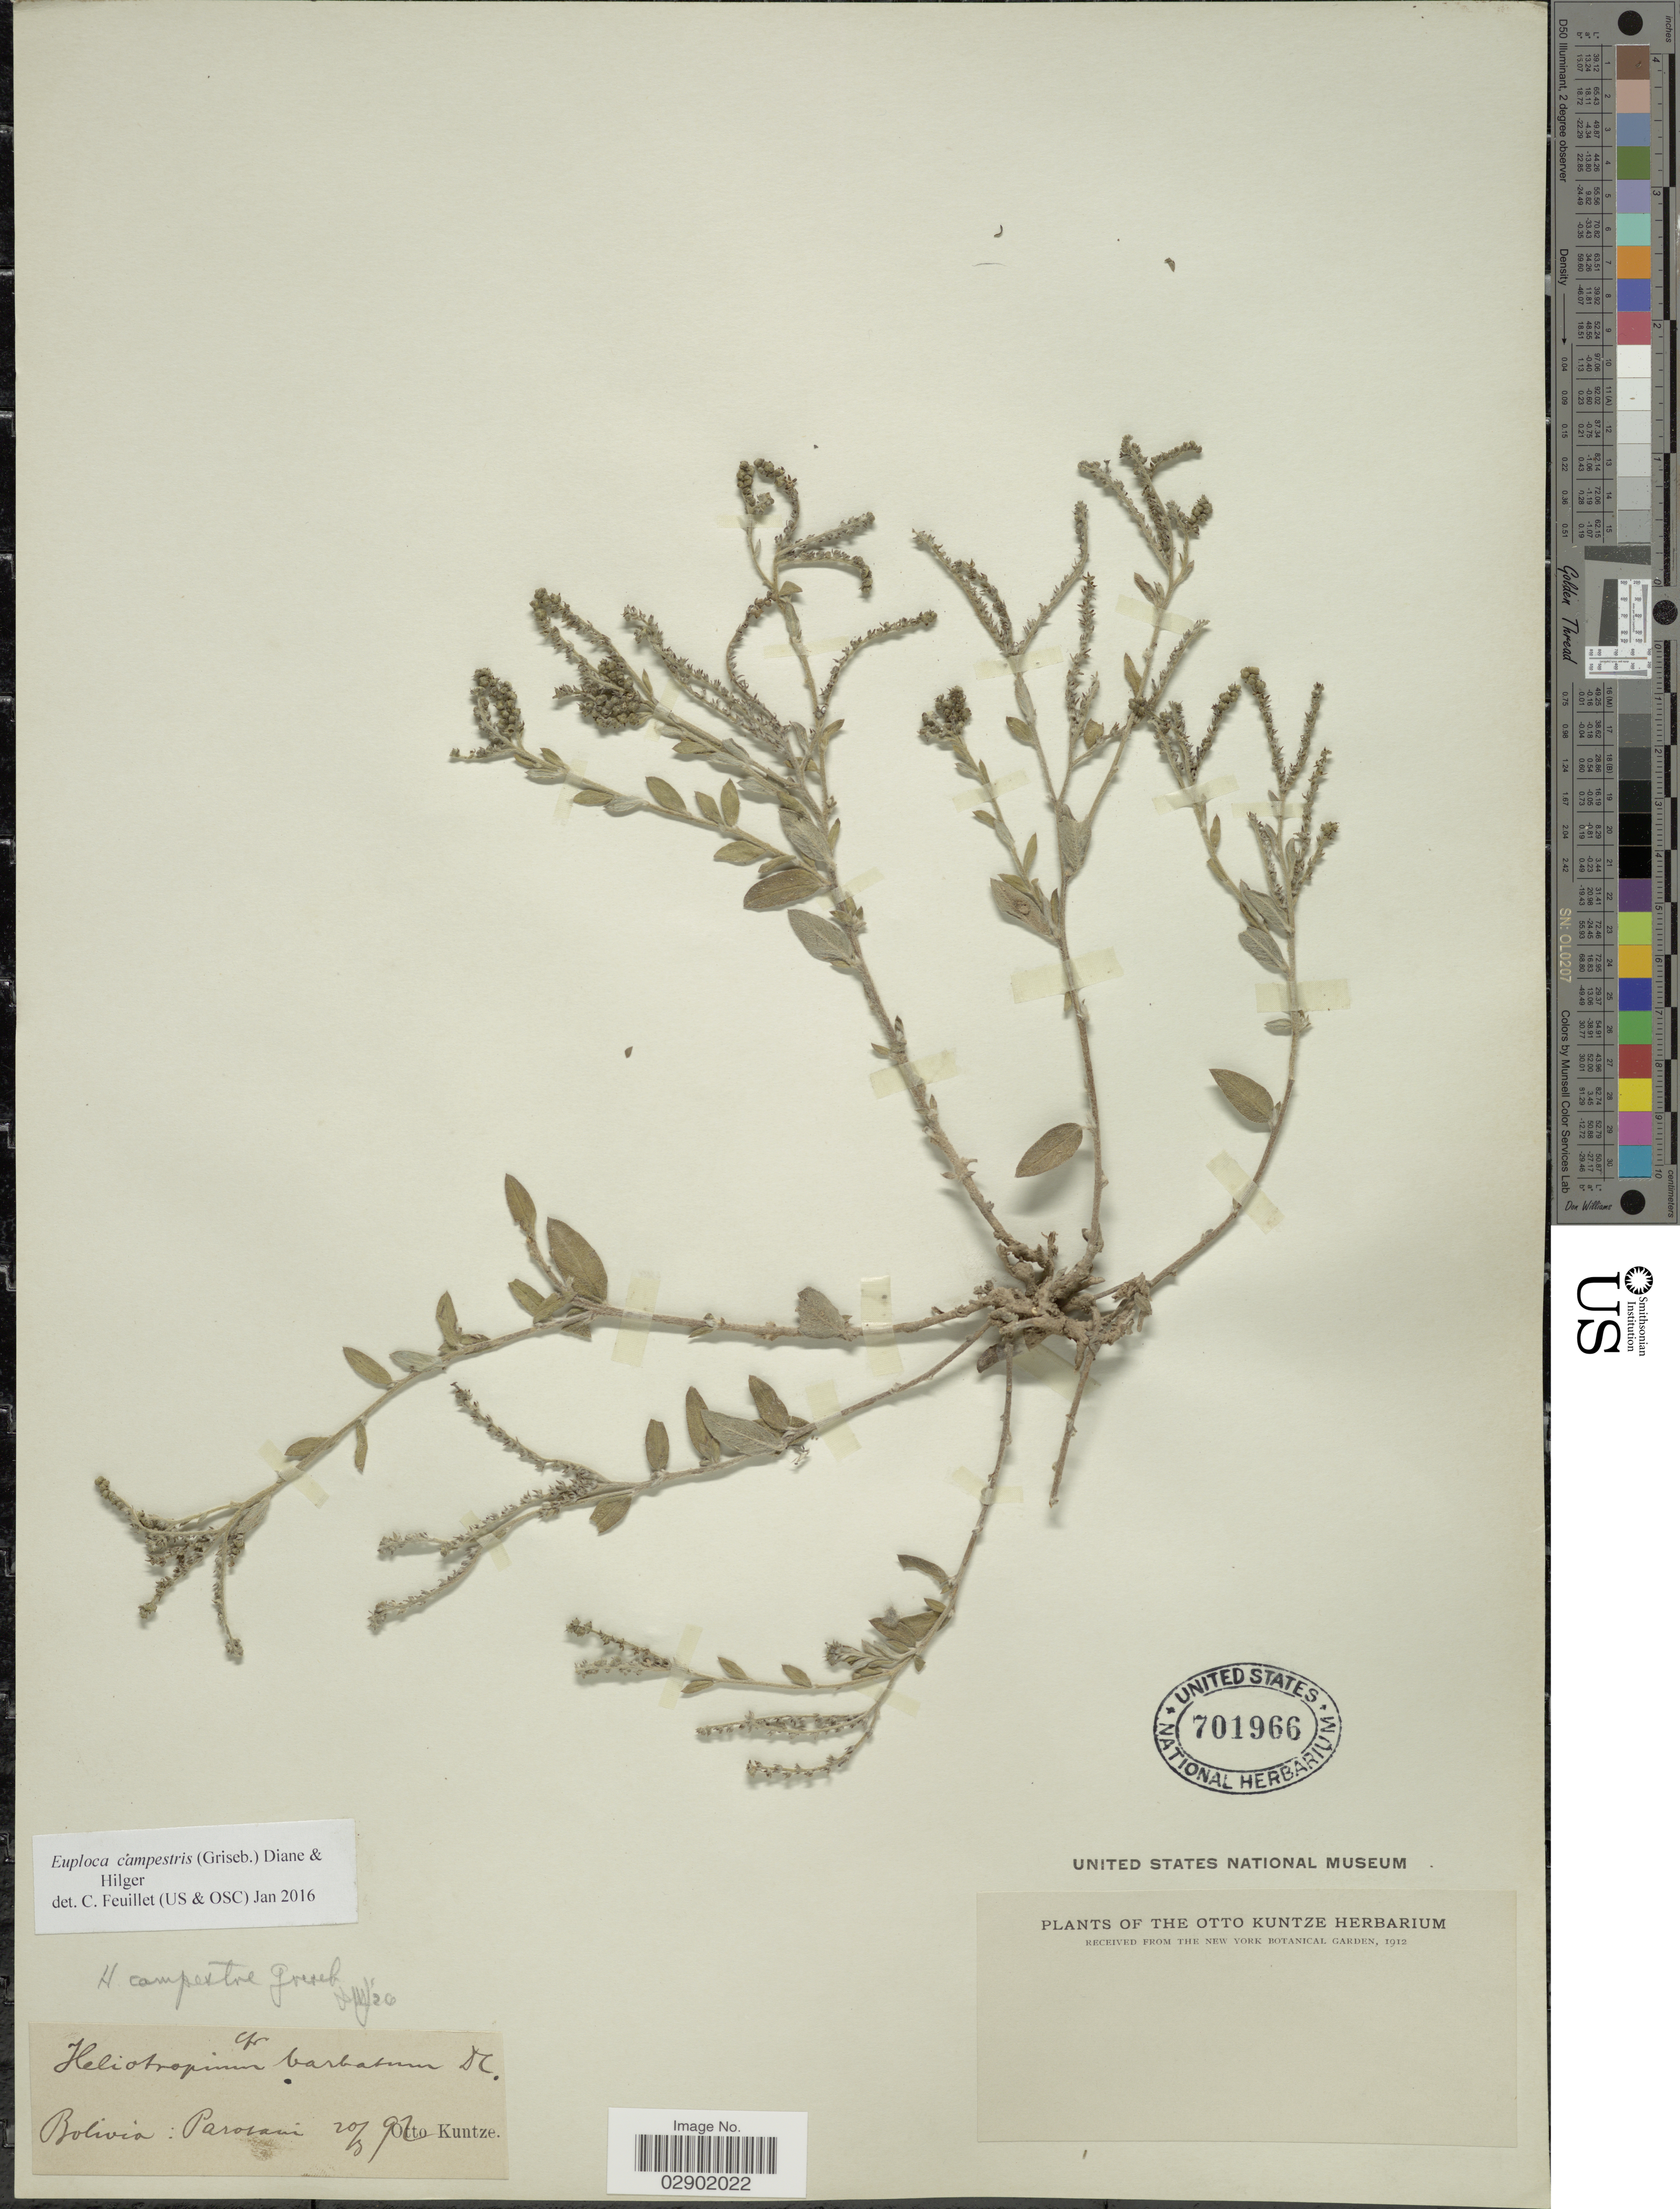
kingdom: Plantae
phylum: Tracheophyta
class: Magnoliopsida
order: Boraginales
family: Heliotropiaceae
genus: Euploca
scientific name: Euploca campestris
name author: (Griseb.) Diane & Hilger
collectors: C.E.O. Kuntze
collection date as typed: Transcribed d/m/y: 20/3/92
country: Bolivia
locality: Parotani.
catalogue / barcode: US 701966